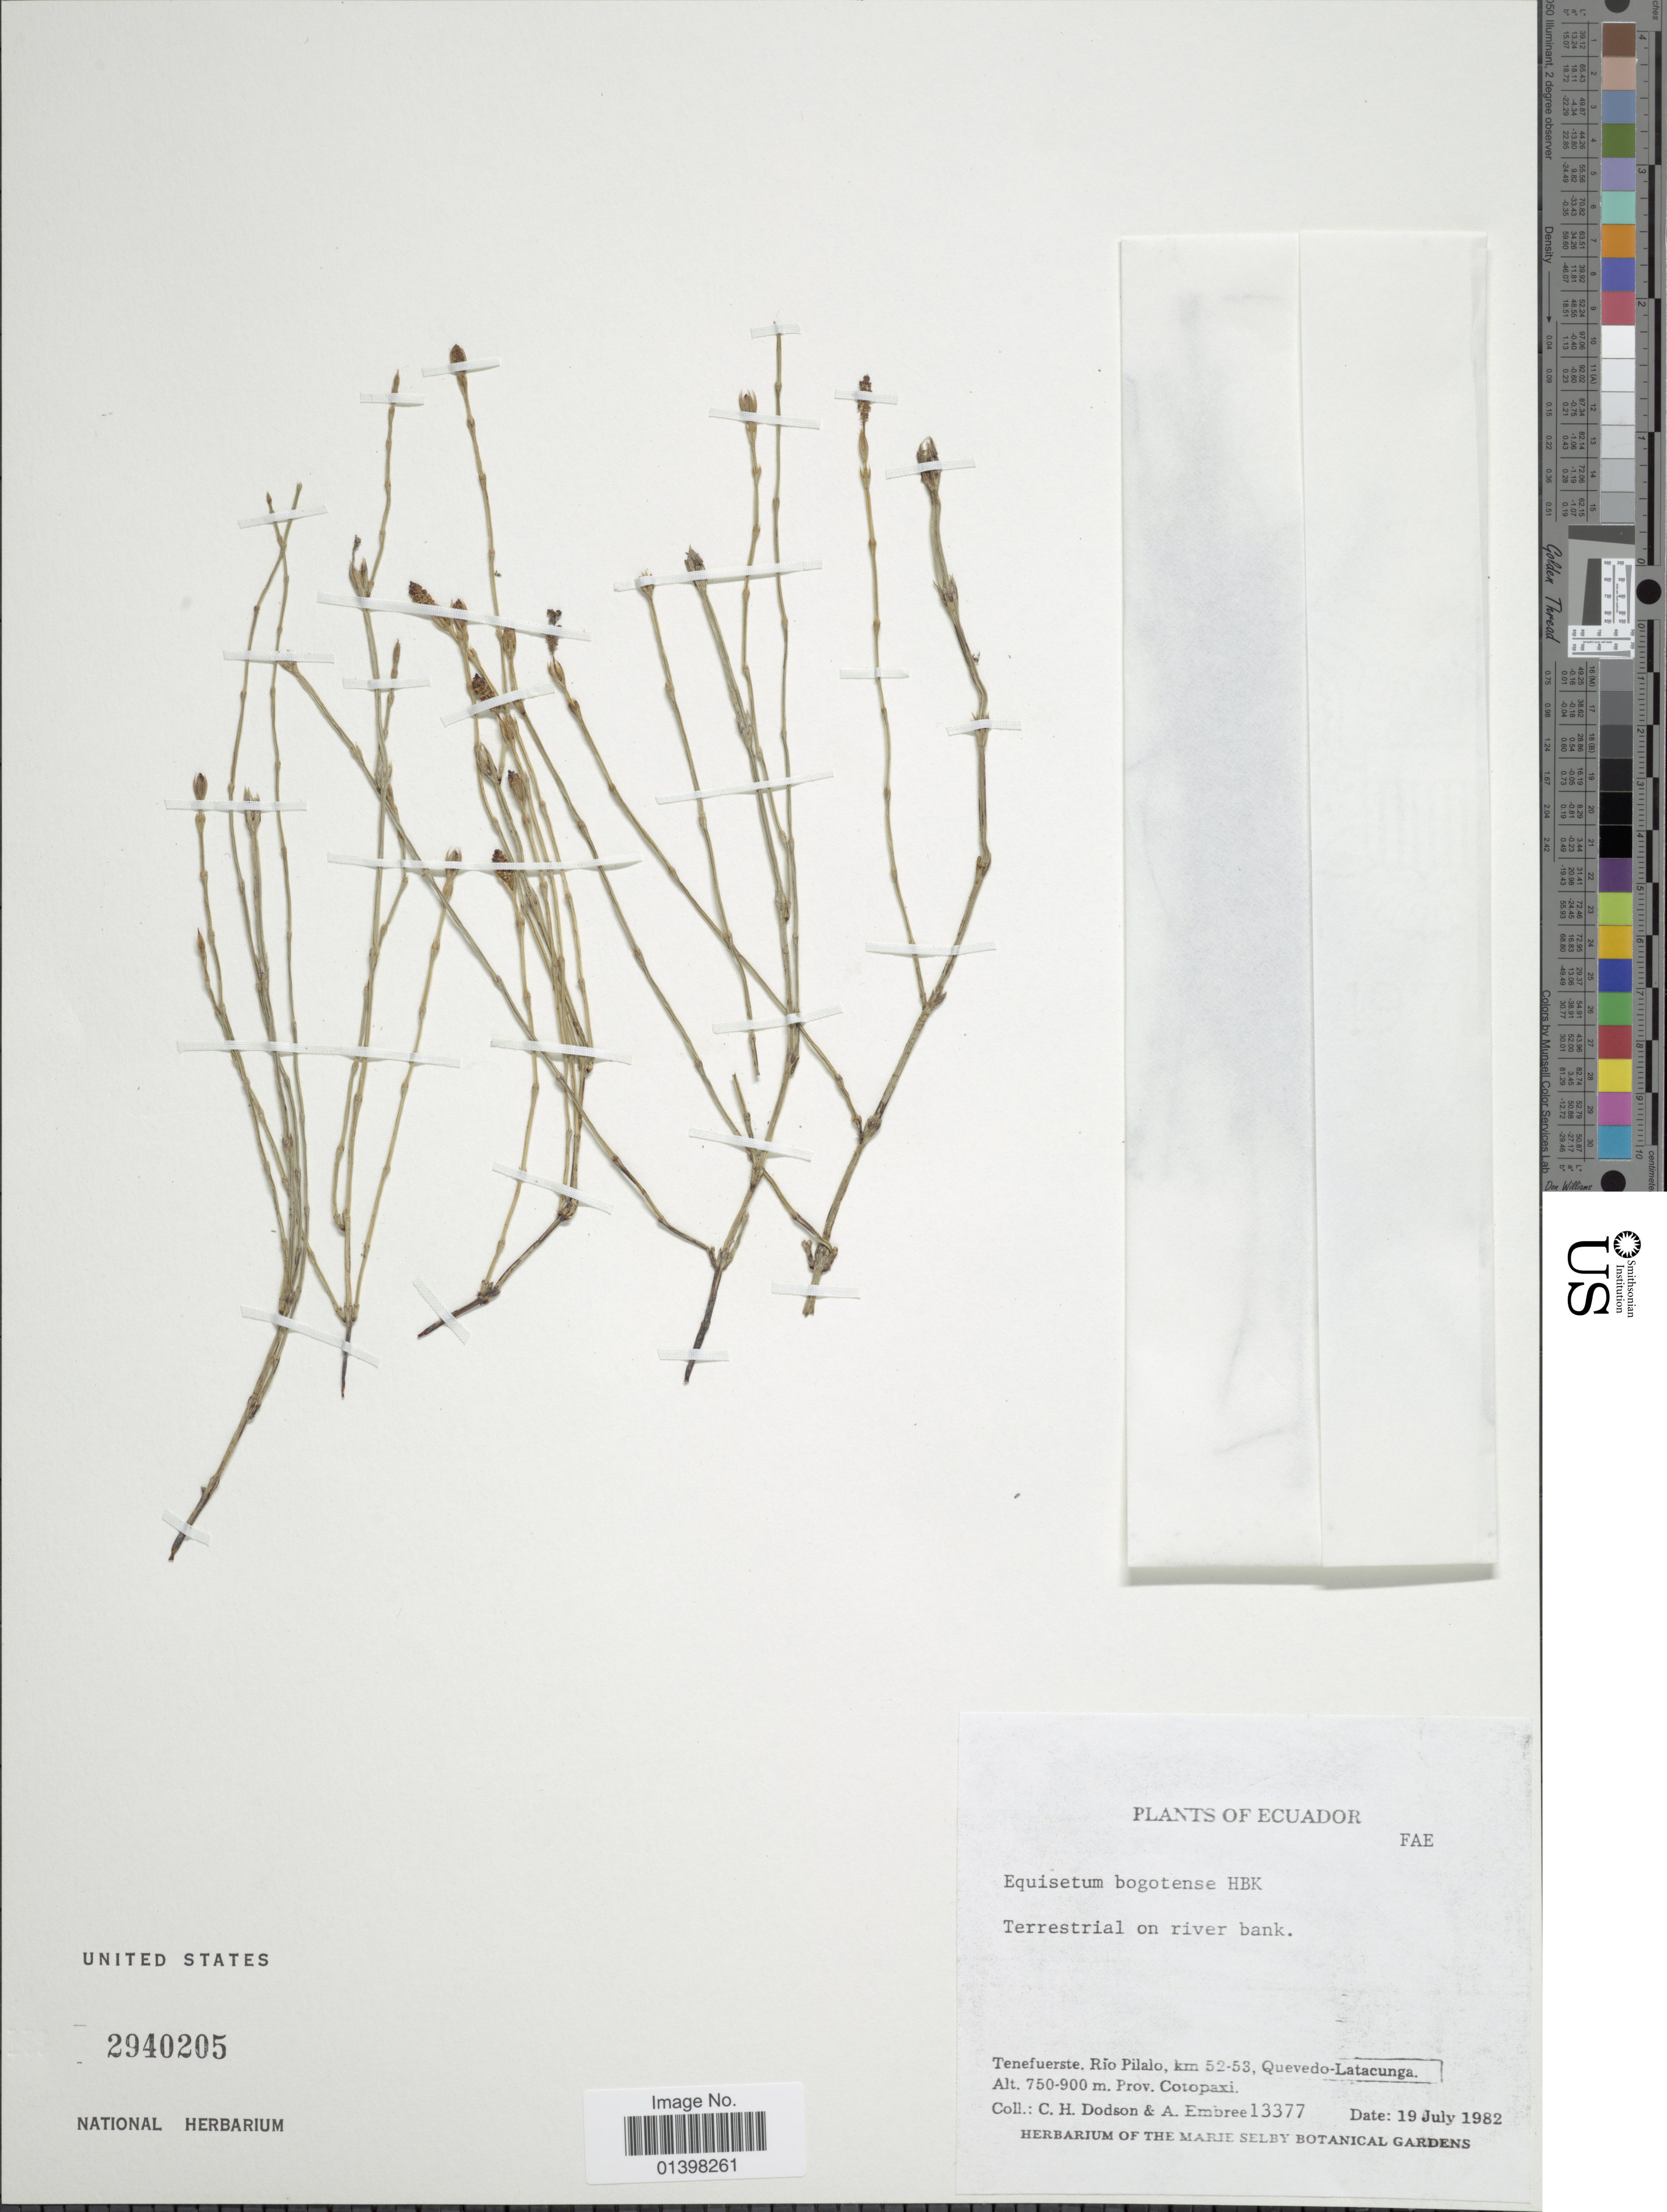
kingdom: Plantae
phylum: Tracheophyta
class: Polypodiopsida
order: Equisetales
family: Equisetaceae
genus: Equisetum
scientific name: Equisetum bogotense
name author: Kunth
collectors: C. H. Dodson & A. Embree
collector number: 13377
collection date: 1982-07-19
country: Ecuador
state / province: Cotopaxi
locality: Tenefuerste, Rio Pilalo, km 52-53, Quevedo-Latacunga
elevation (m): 750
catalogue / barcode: US 2940205